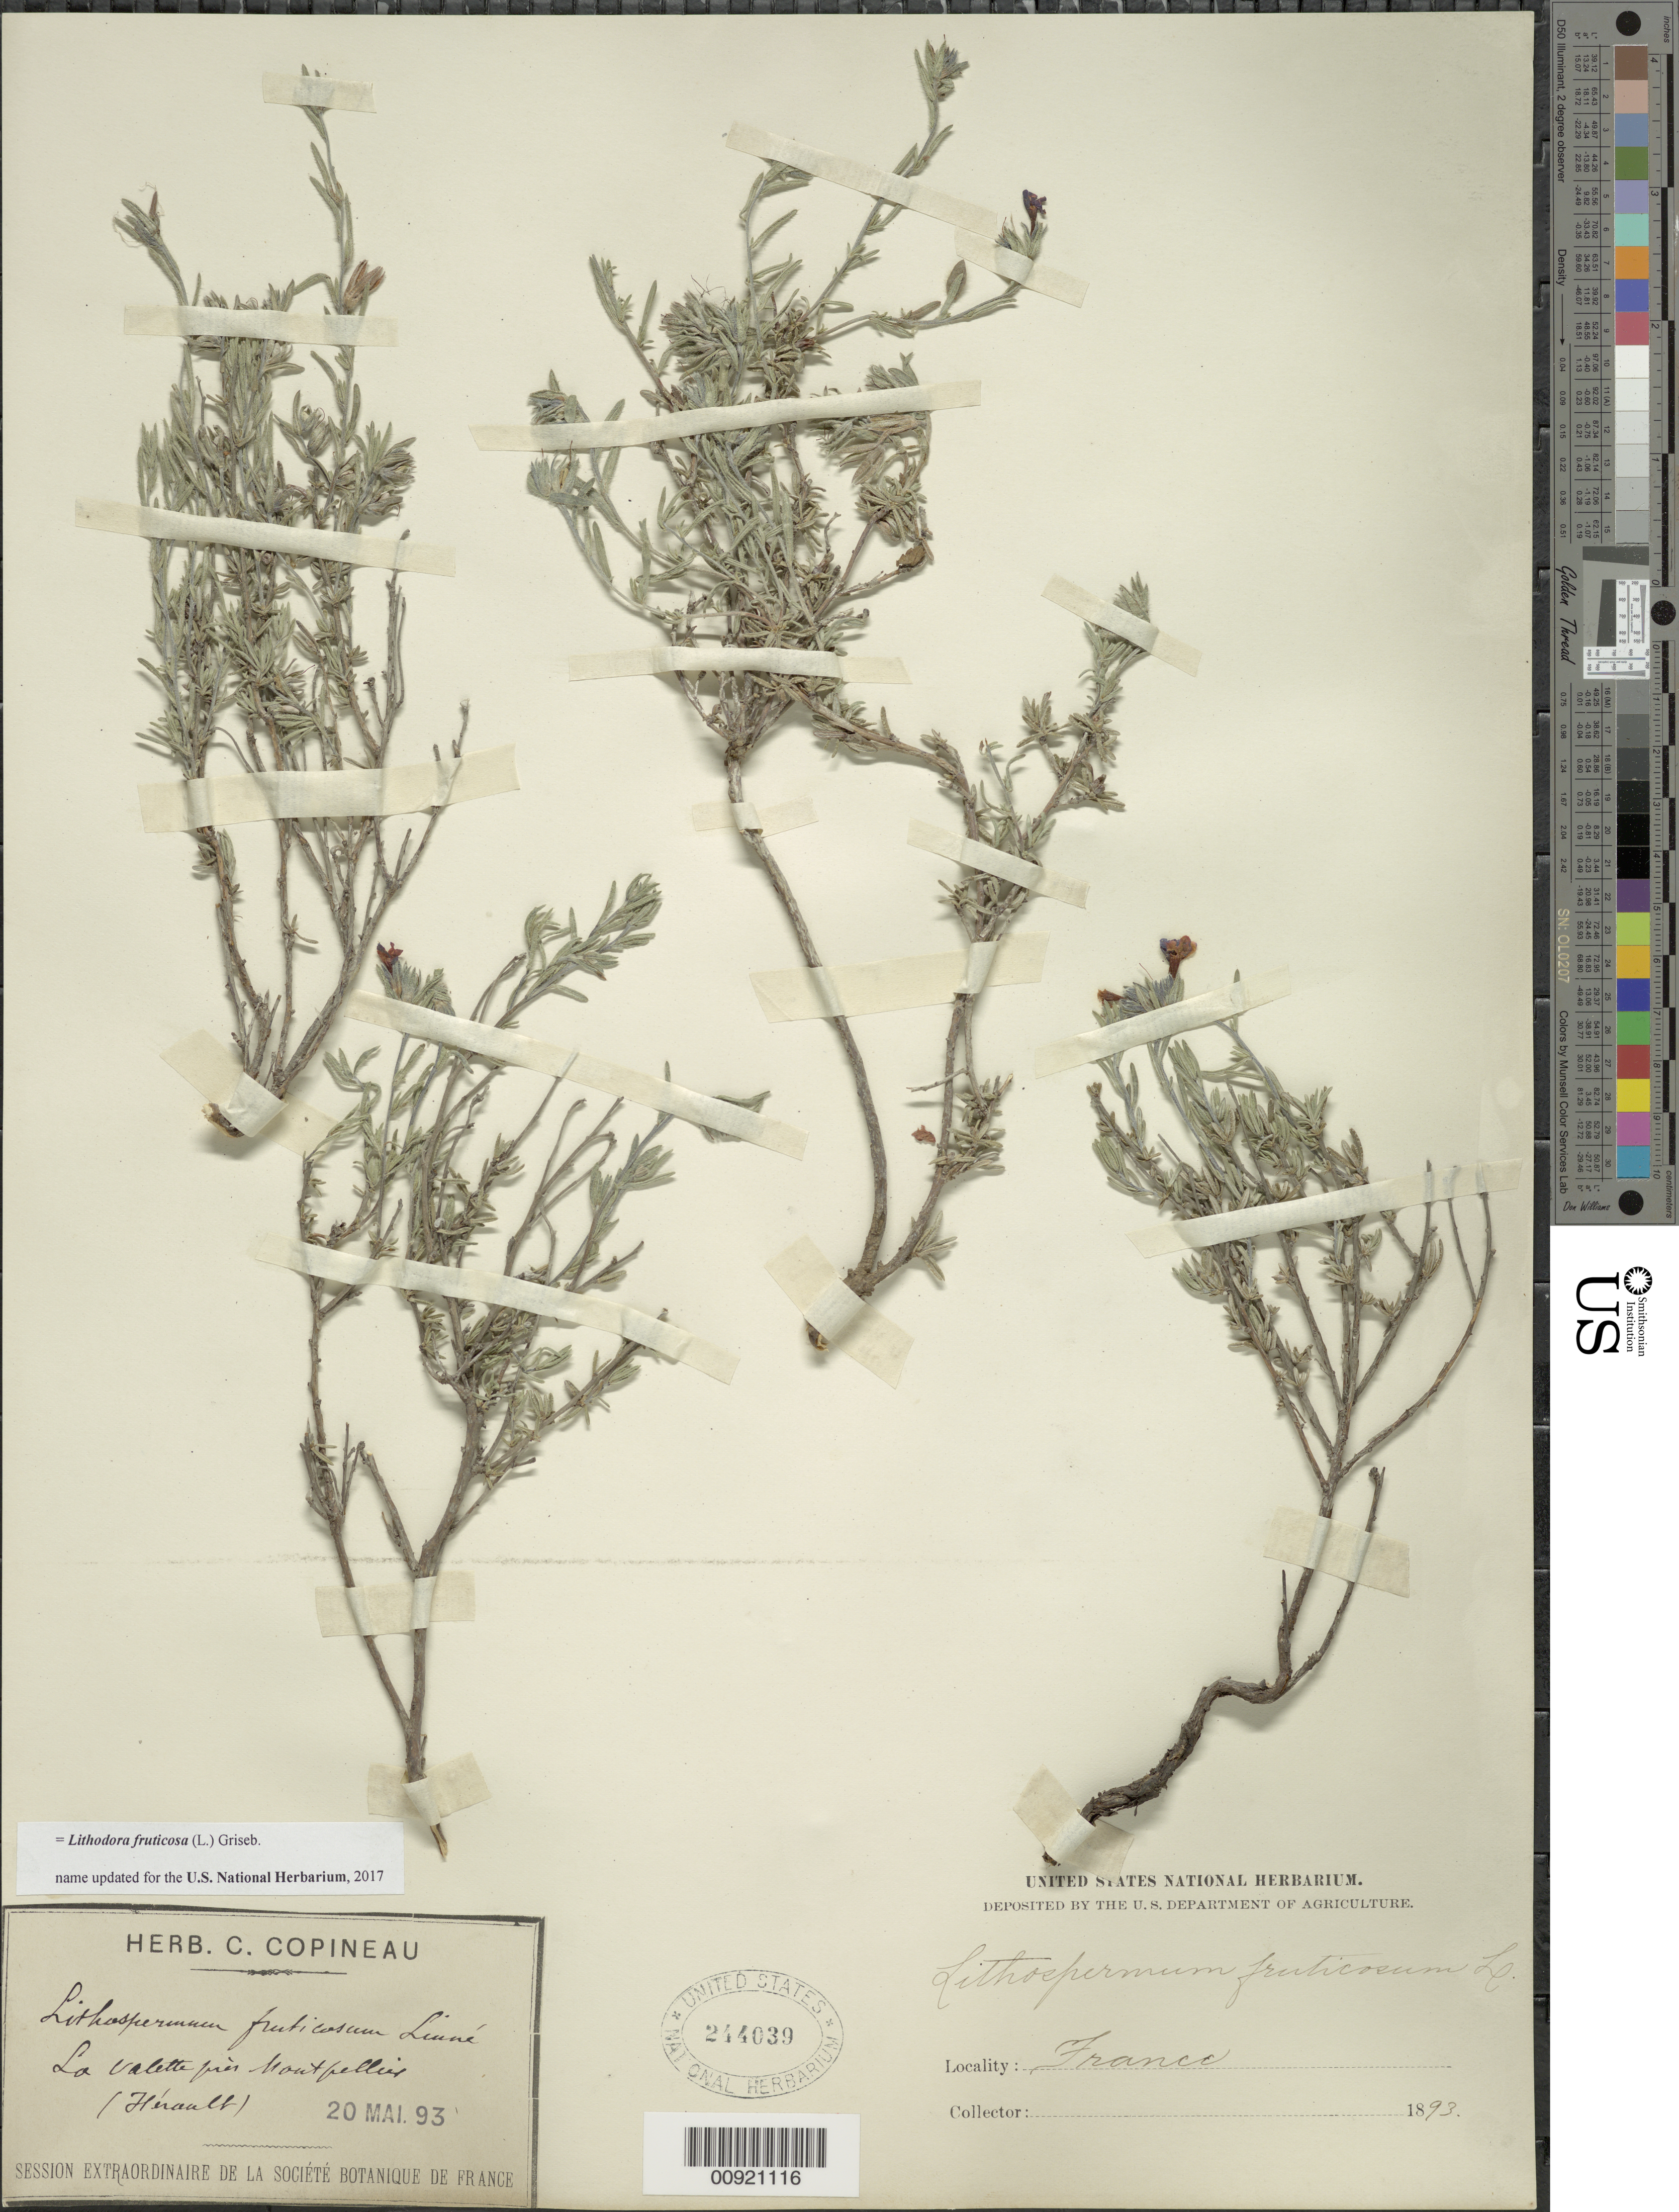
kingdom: Plantae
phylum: Tracheophyta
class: Magnoliopsida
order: Boraginales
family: Boraginaceae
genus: Lithodora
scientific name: Lithodora fruticosa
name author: (L.) Griseb.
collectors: C. Copineau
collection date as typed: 20 May 1893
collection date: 1893-05-20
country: France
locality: Herault. La valette [f]ier Mout Bellin[e].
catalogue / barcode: US 244039